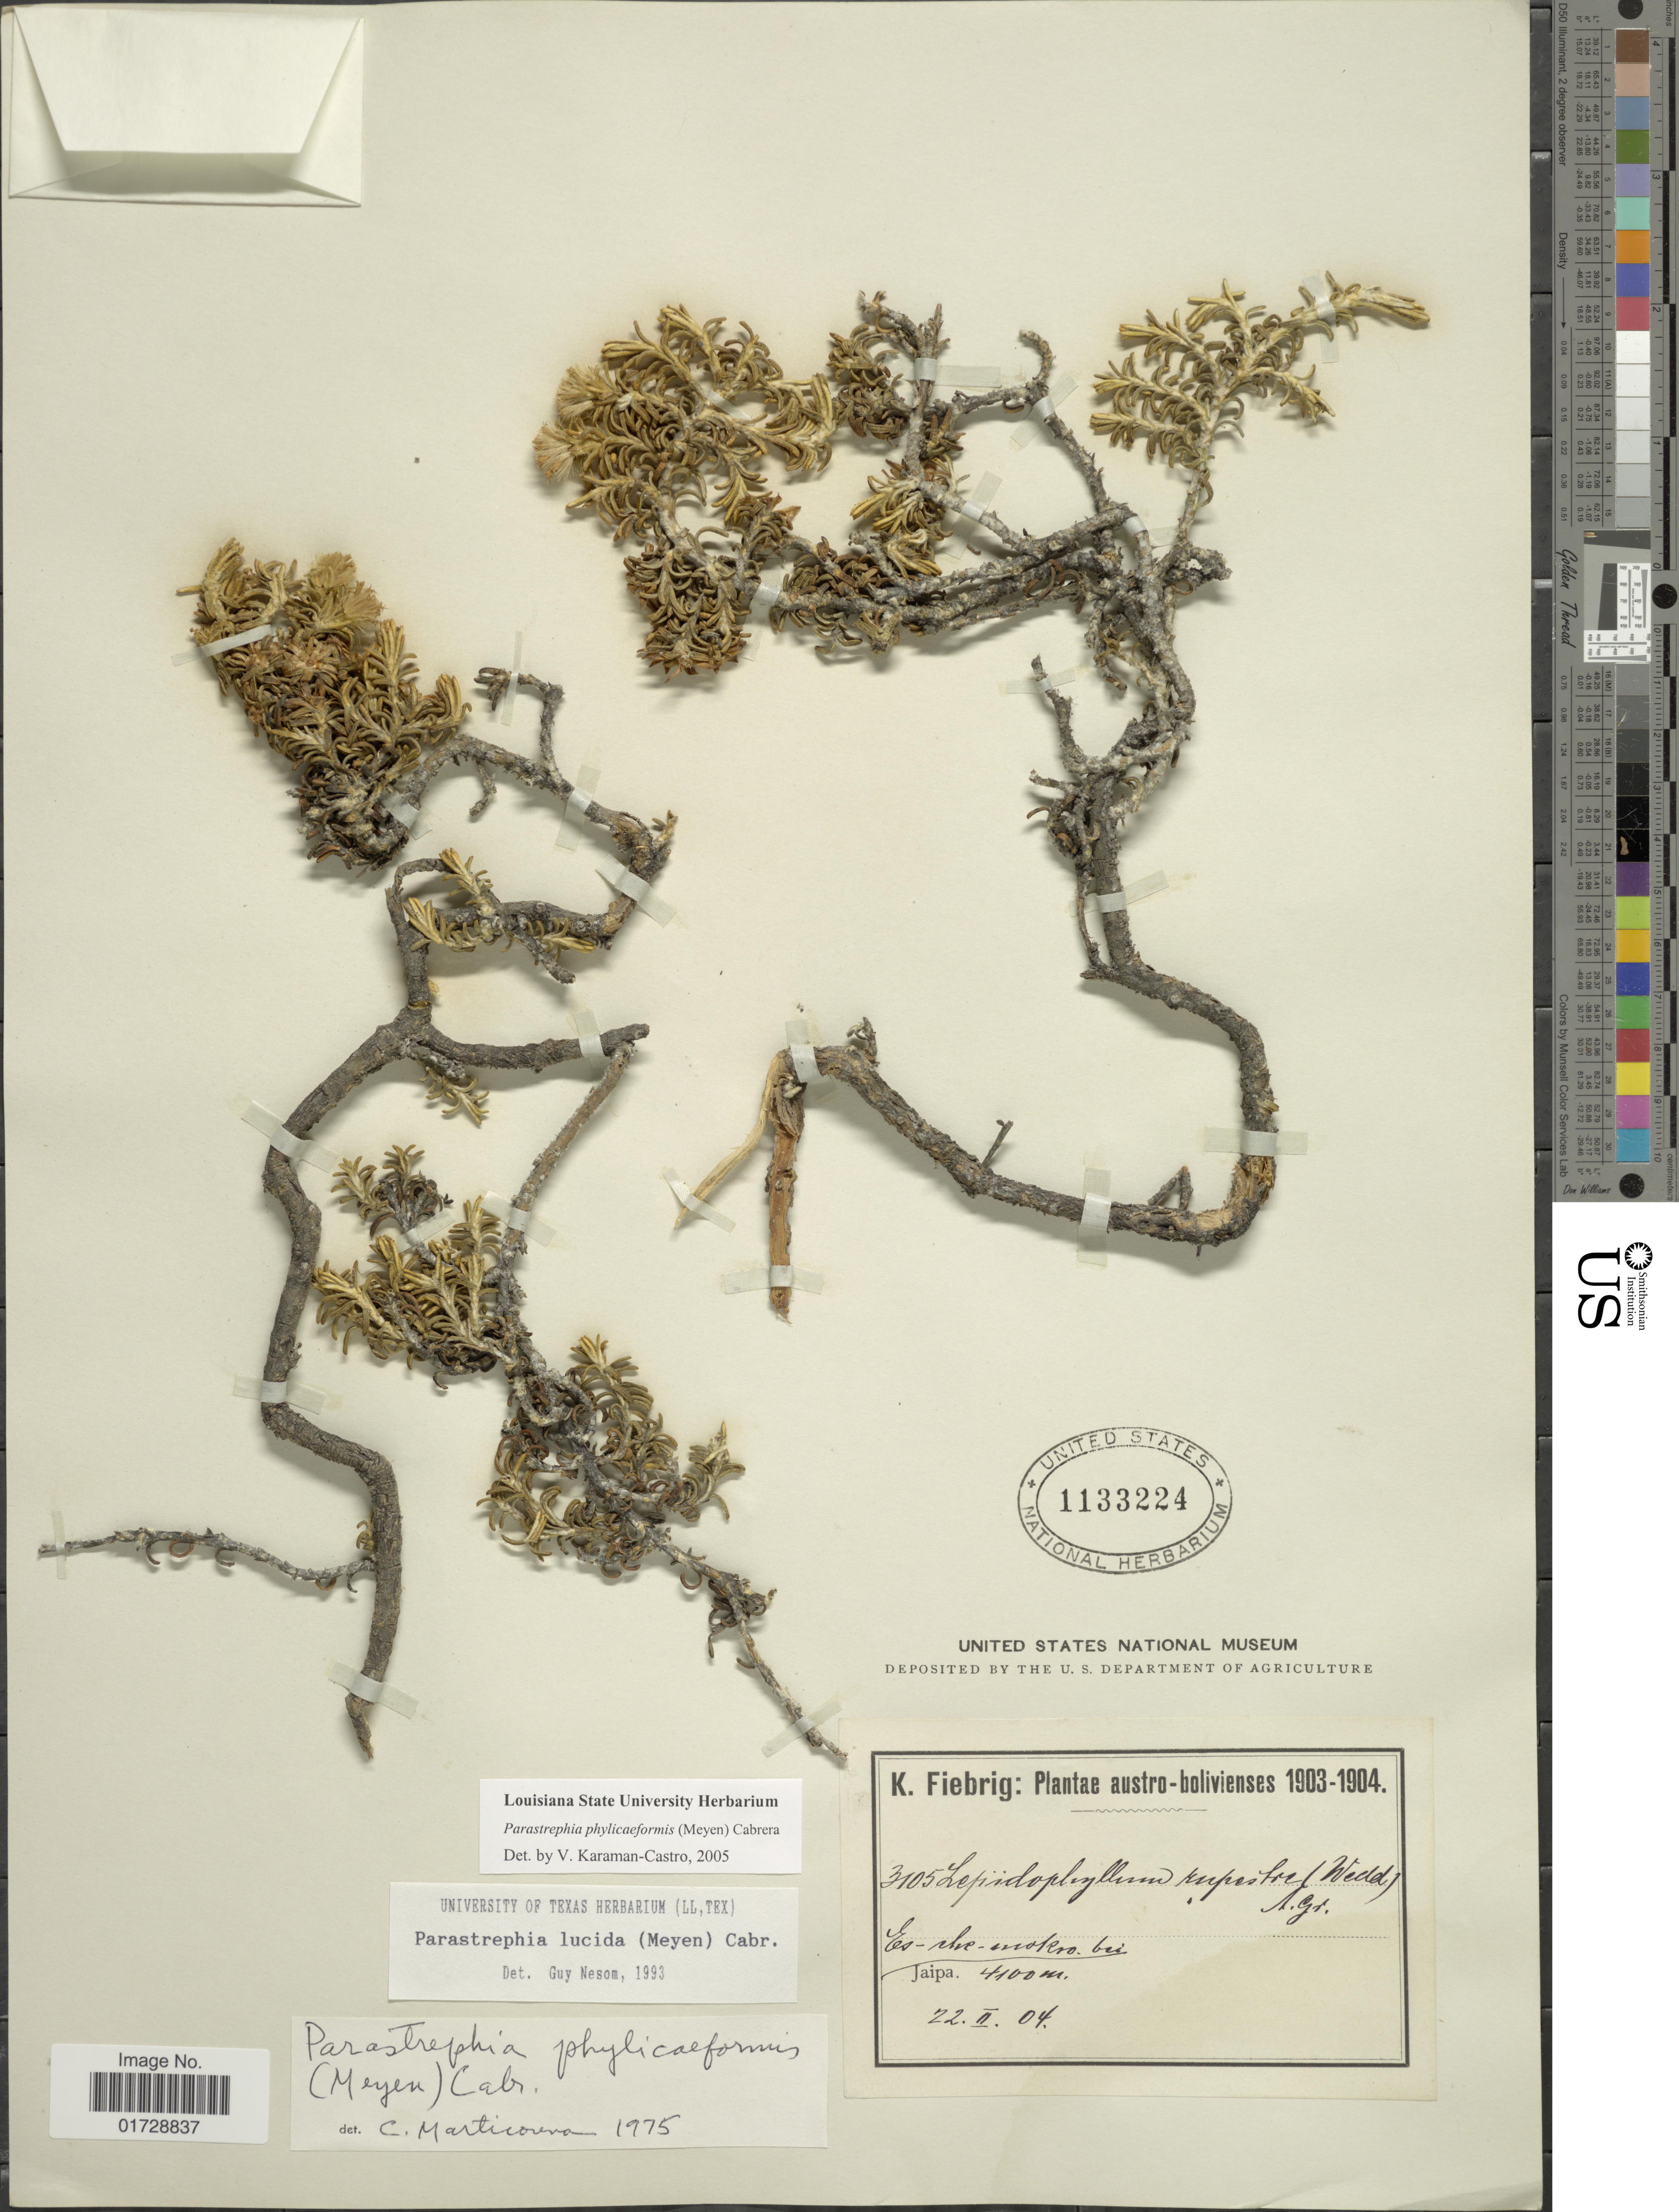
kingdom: Plantae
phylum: Tracheophyta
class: Magnoliopsida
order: Asterales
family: Asteraceae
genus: Parastrephia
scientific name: Parastrephia phyliciformis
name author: (Meyen) Cabrera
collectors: K. Fiebrig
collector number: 3105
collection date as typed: Transcribed d/m/y: 22/2/4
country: Bolivia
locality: Jaipa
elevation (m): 4100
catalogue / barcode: US 1133224